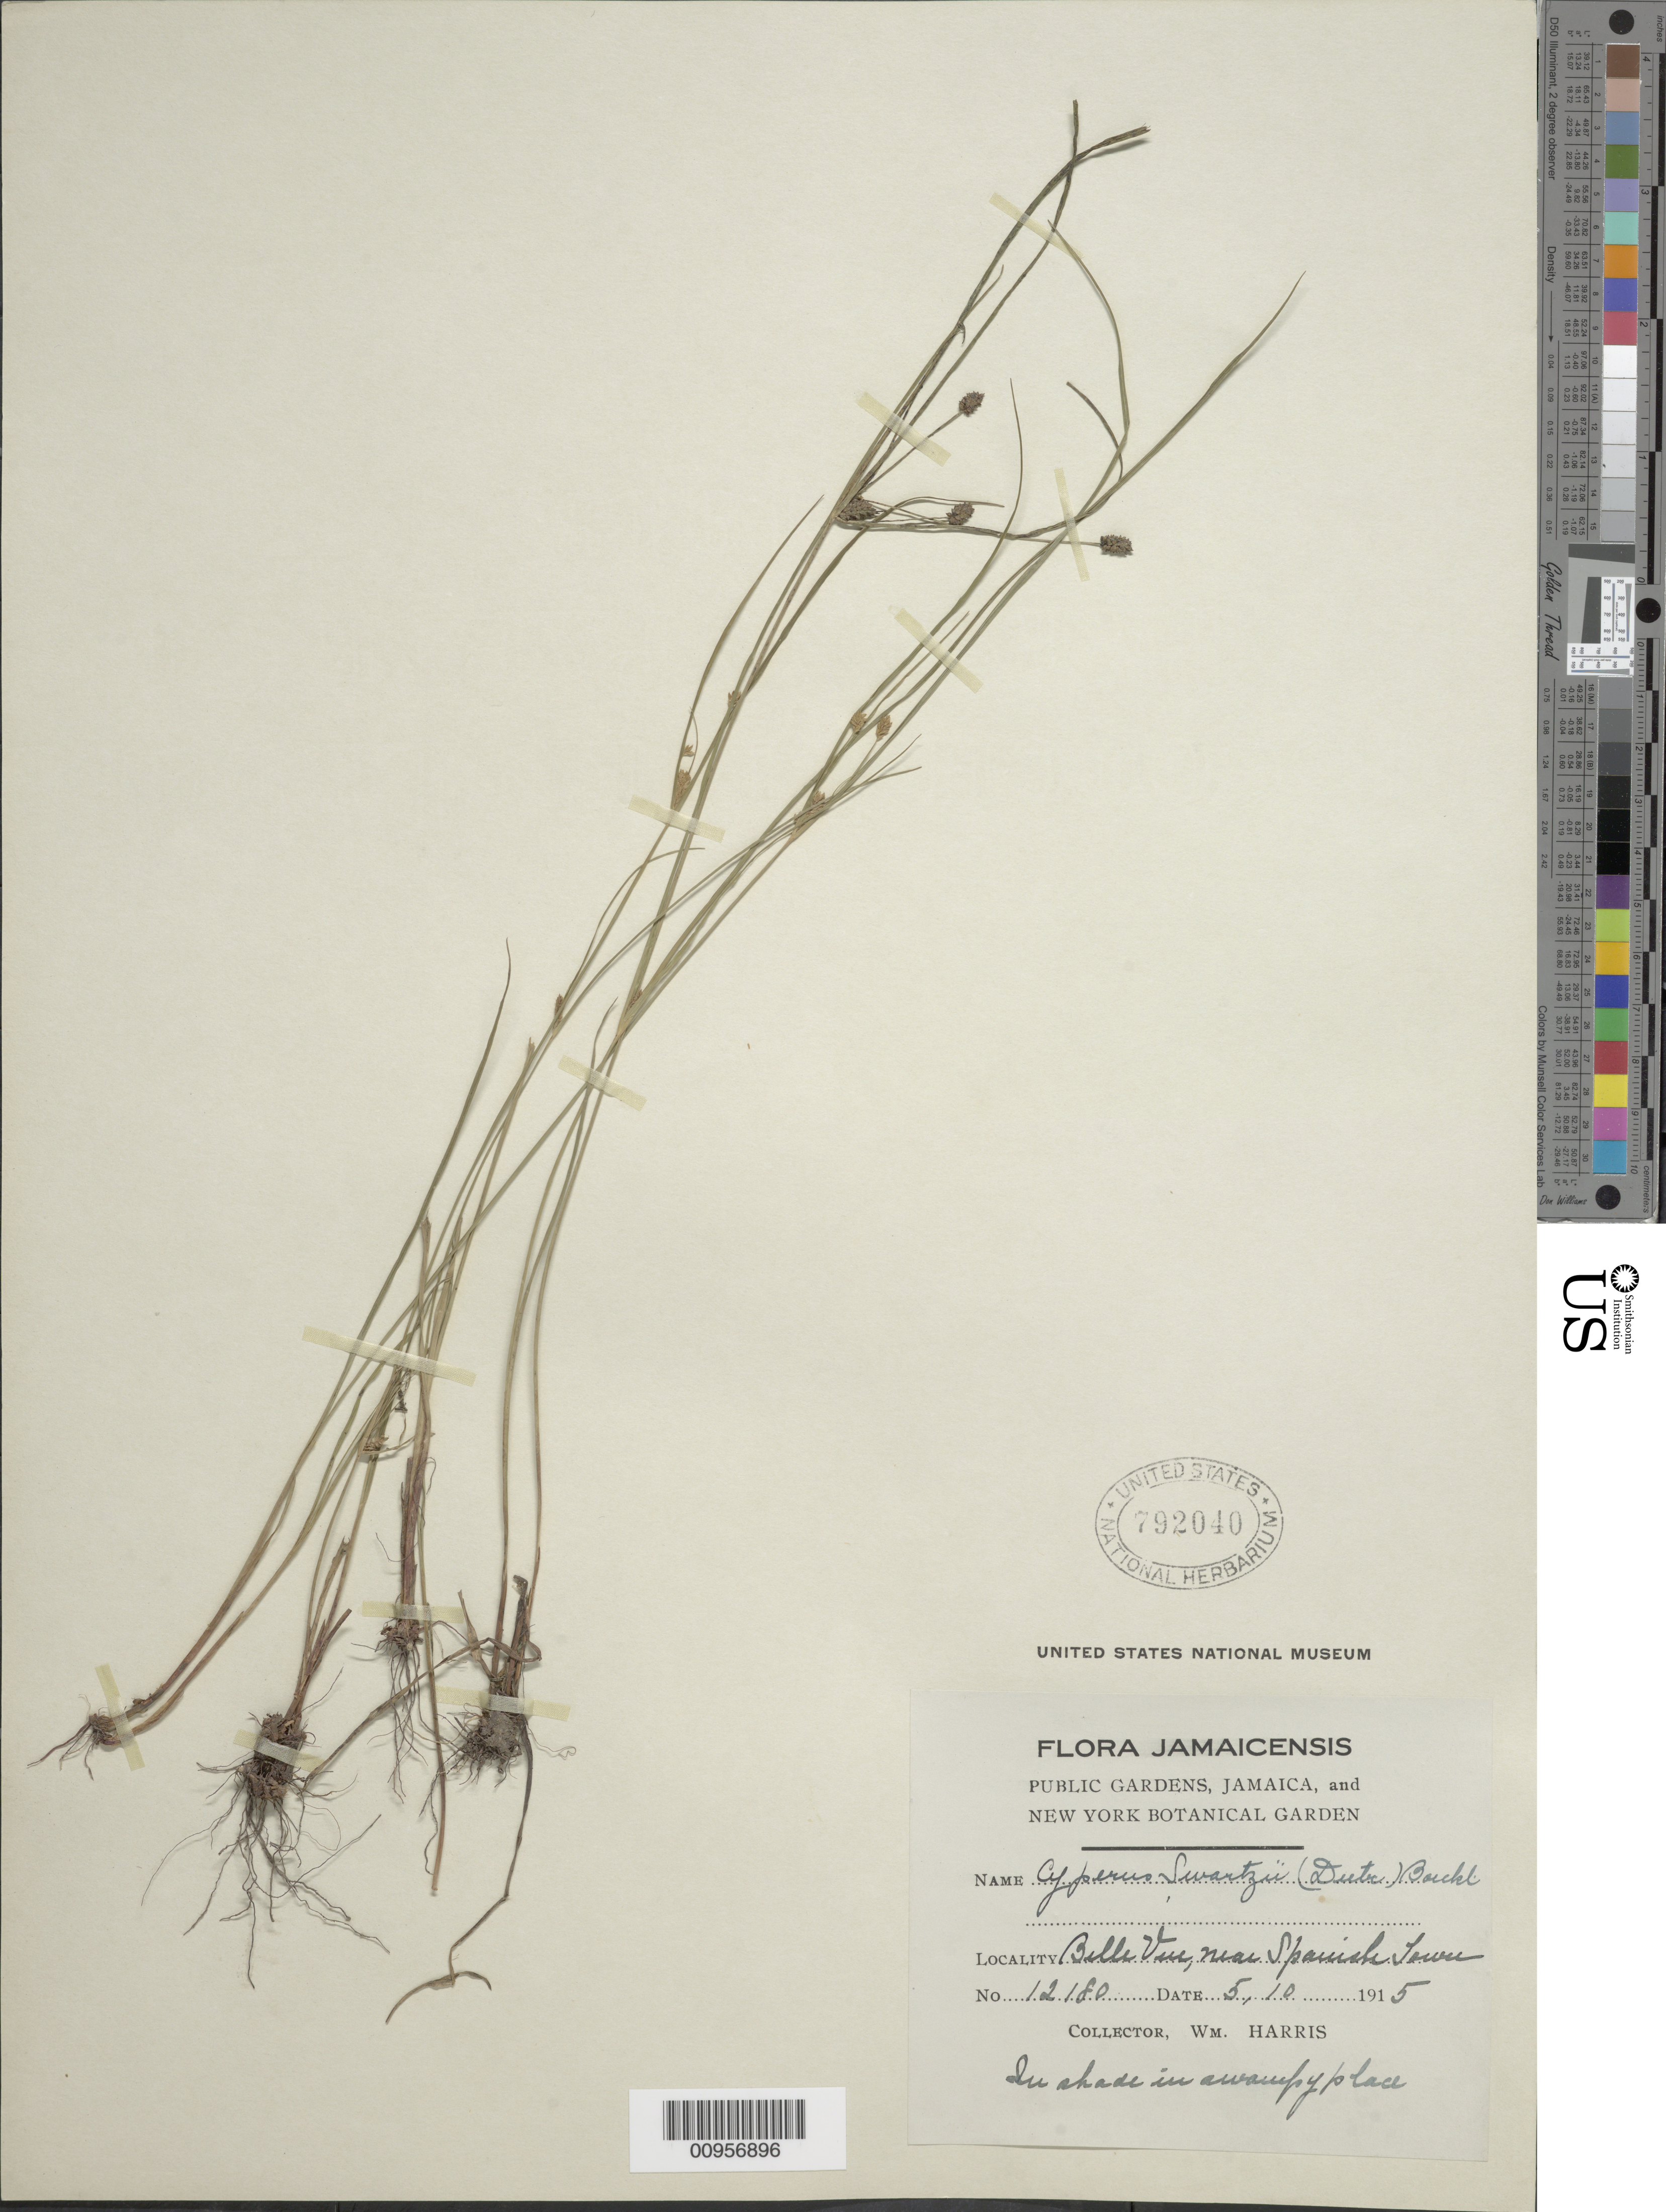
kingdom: Plantae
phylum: Tracheophyta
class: Liliopsida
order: Poales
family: Cyperaceae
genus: Cyperus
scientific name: Cyperus swartzii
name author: (A. Dietr.) Boeckeler ex Kük.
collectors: W. H. Harris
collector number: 12180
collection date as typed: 05 Oct 1915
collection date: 1915-10-05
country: Jamaica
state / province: Saint Catherine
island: Jamaica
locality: Belle View near Spanish Town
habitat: In shade in swampy places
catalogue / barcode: US 792040